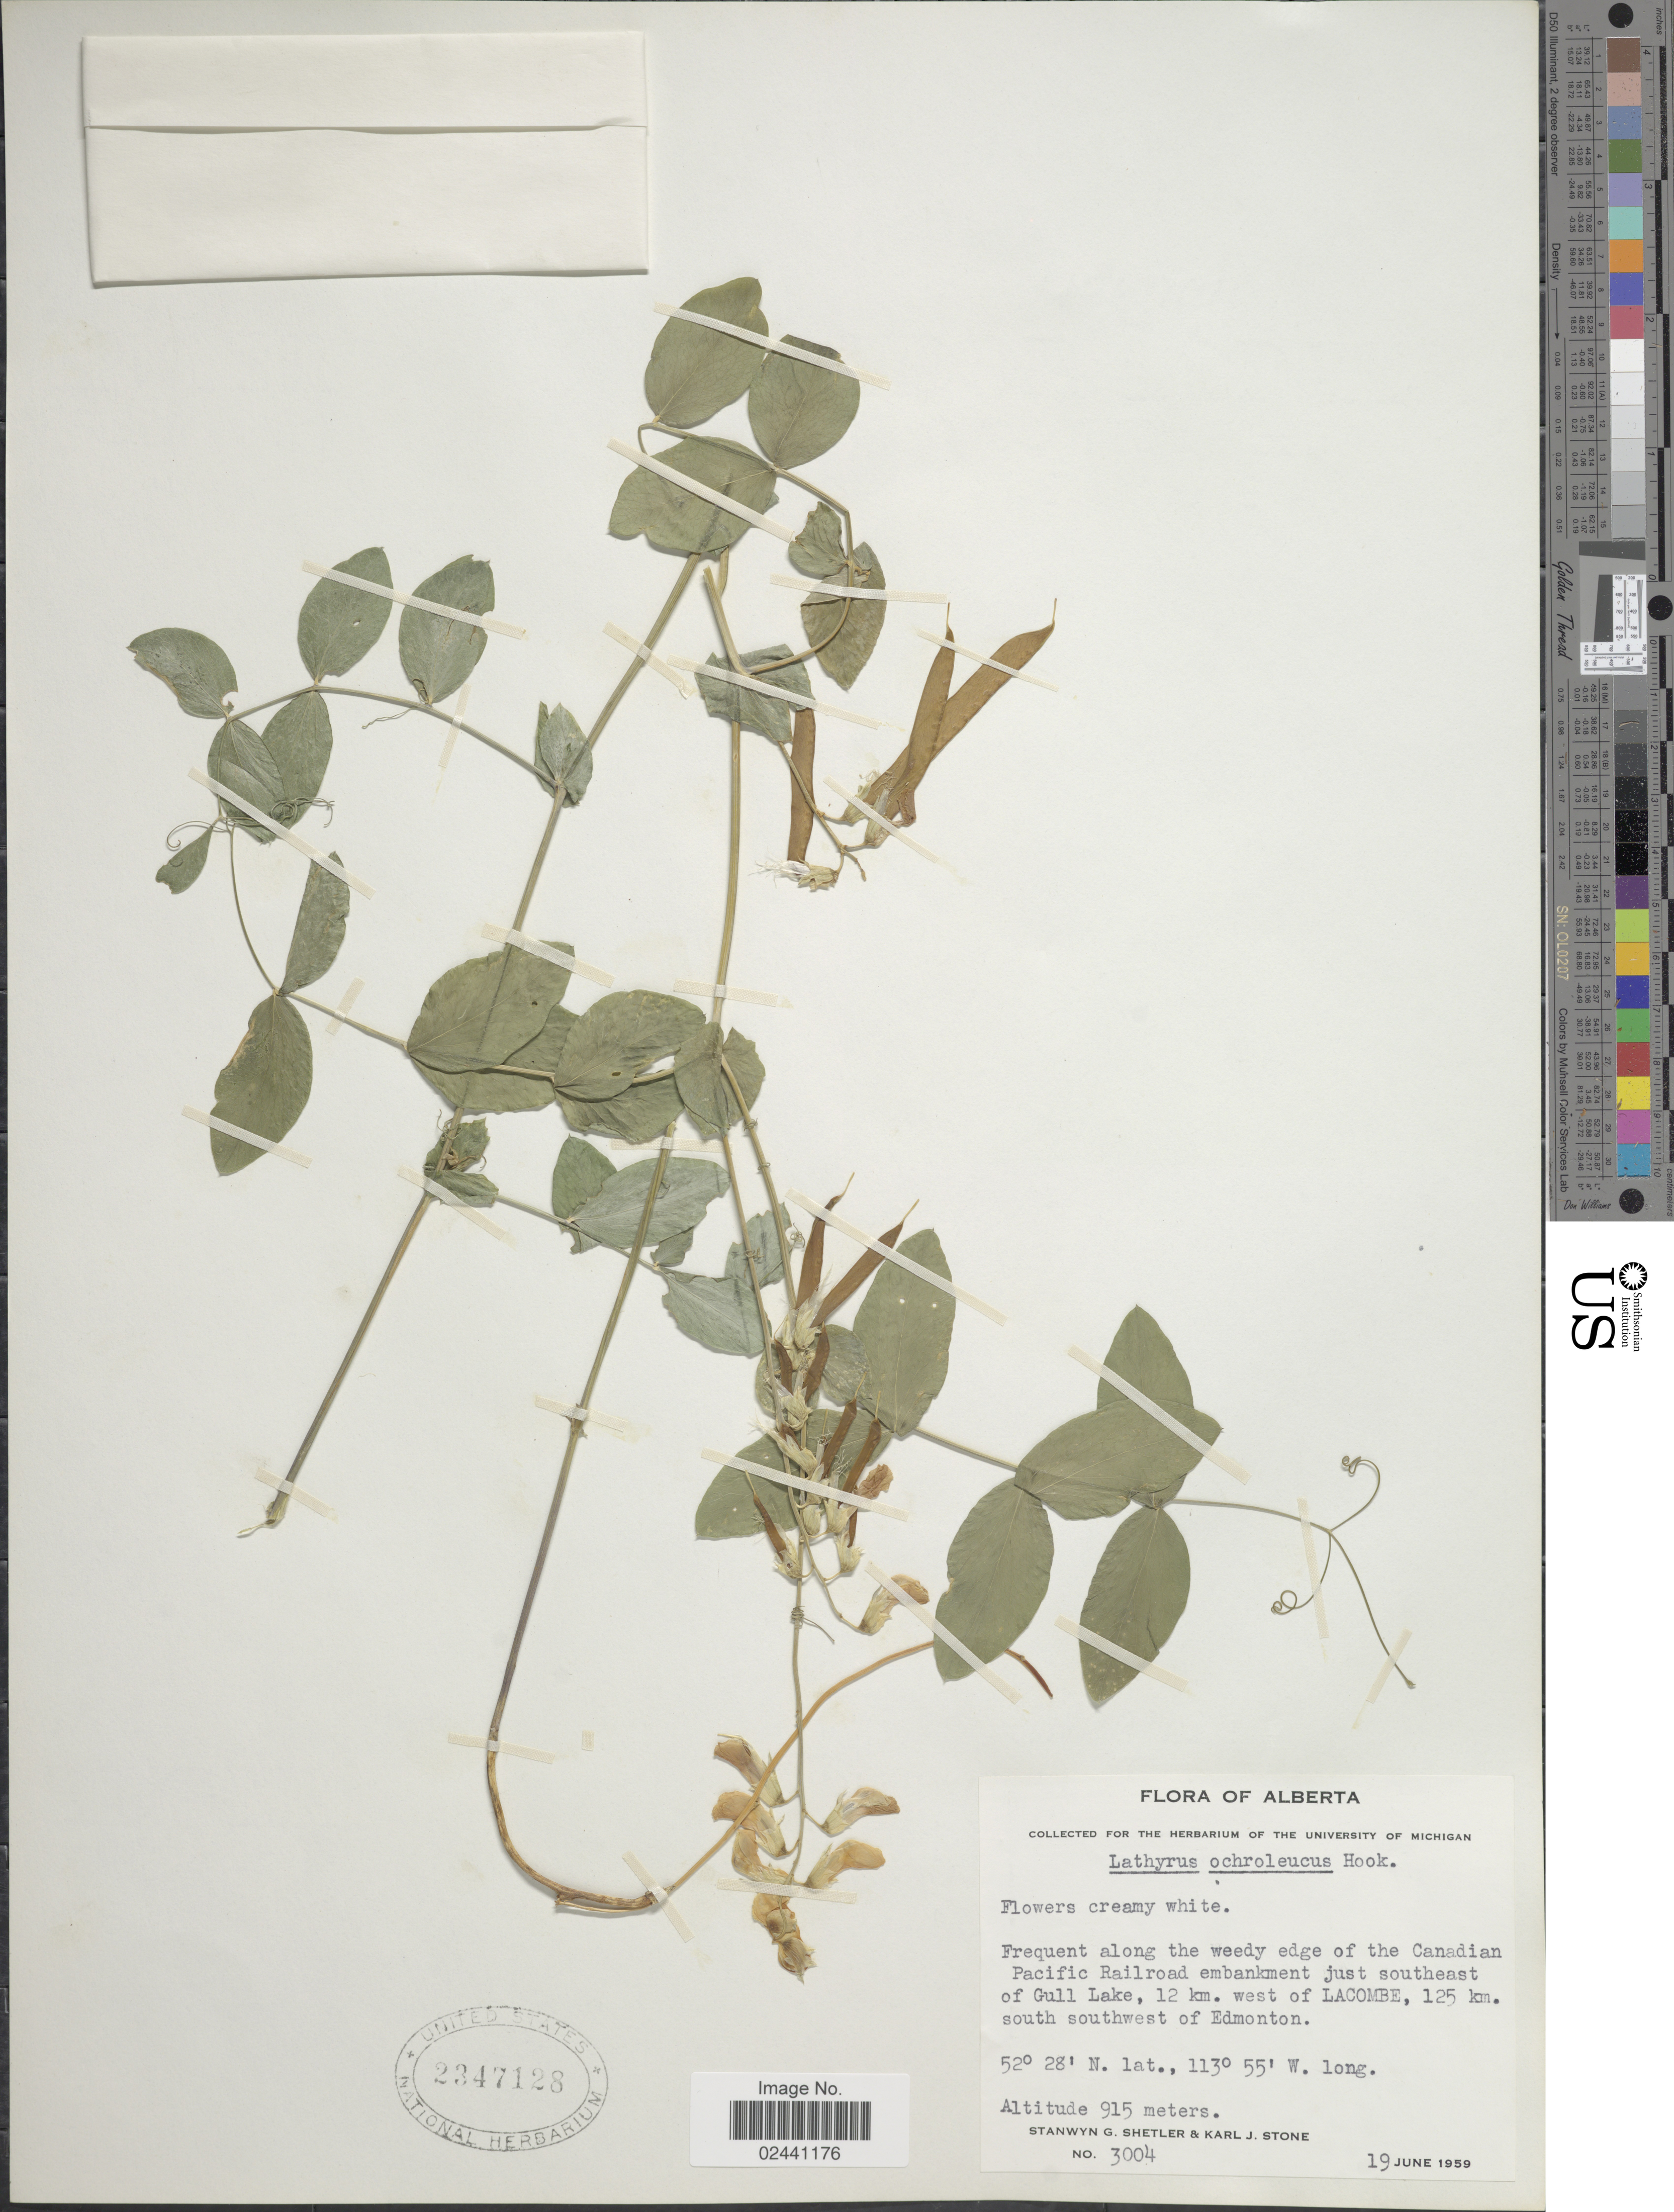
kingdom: Plantae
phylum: Tracheophyta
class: Magnoliopsida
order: Fabales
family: Fabaceae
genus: Lathyrus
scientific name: Lathyrus ochroleucus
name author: Hook.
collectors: S. Shetler & K. J. Stone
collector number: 3004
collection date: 1959-06-19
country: Canada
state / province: Alberta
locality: Frequent along the weedy edge of the Canadian Pacific Railroad embankment just southeast of Gull Lake, 12 km. west of Lacombe, 125 km. south southwest of Edmonton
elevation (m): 915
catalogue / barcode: US 2347128